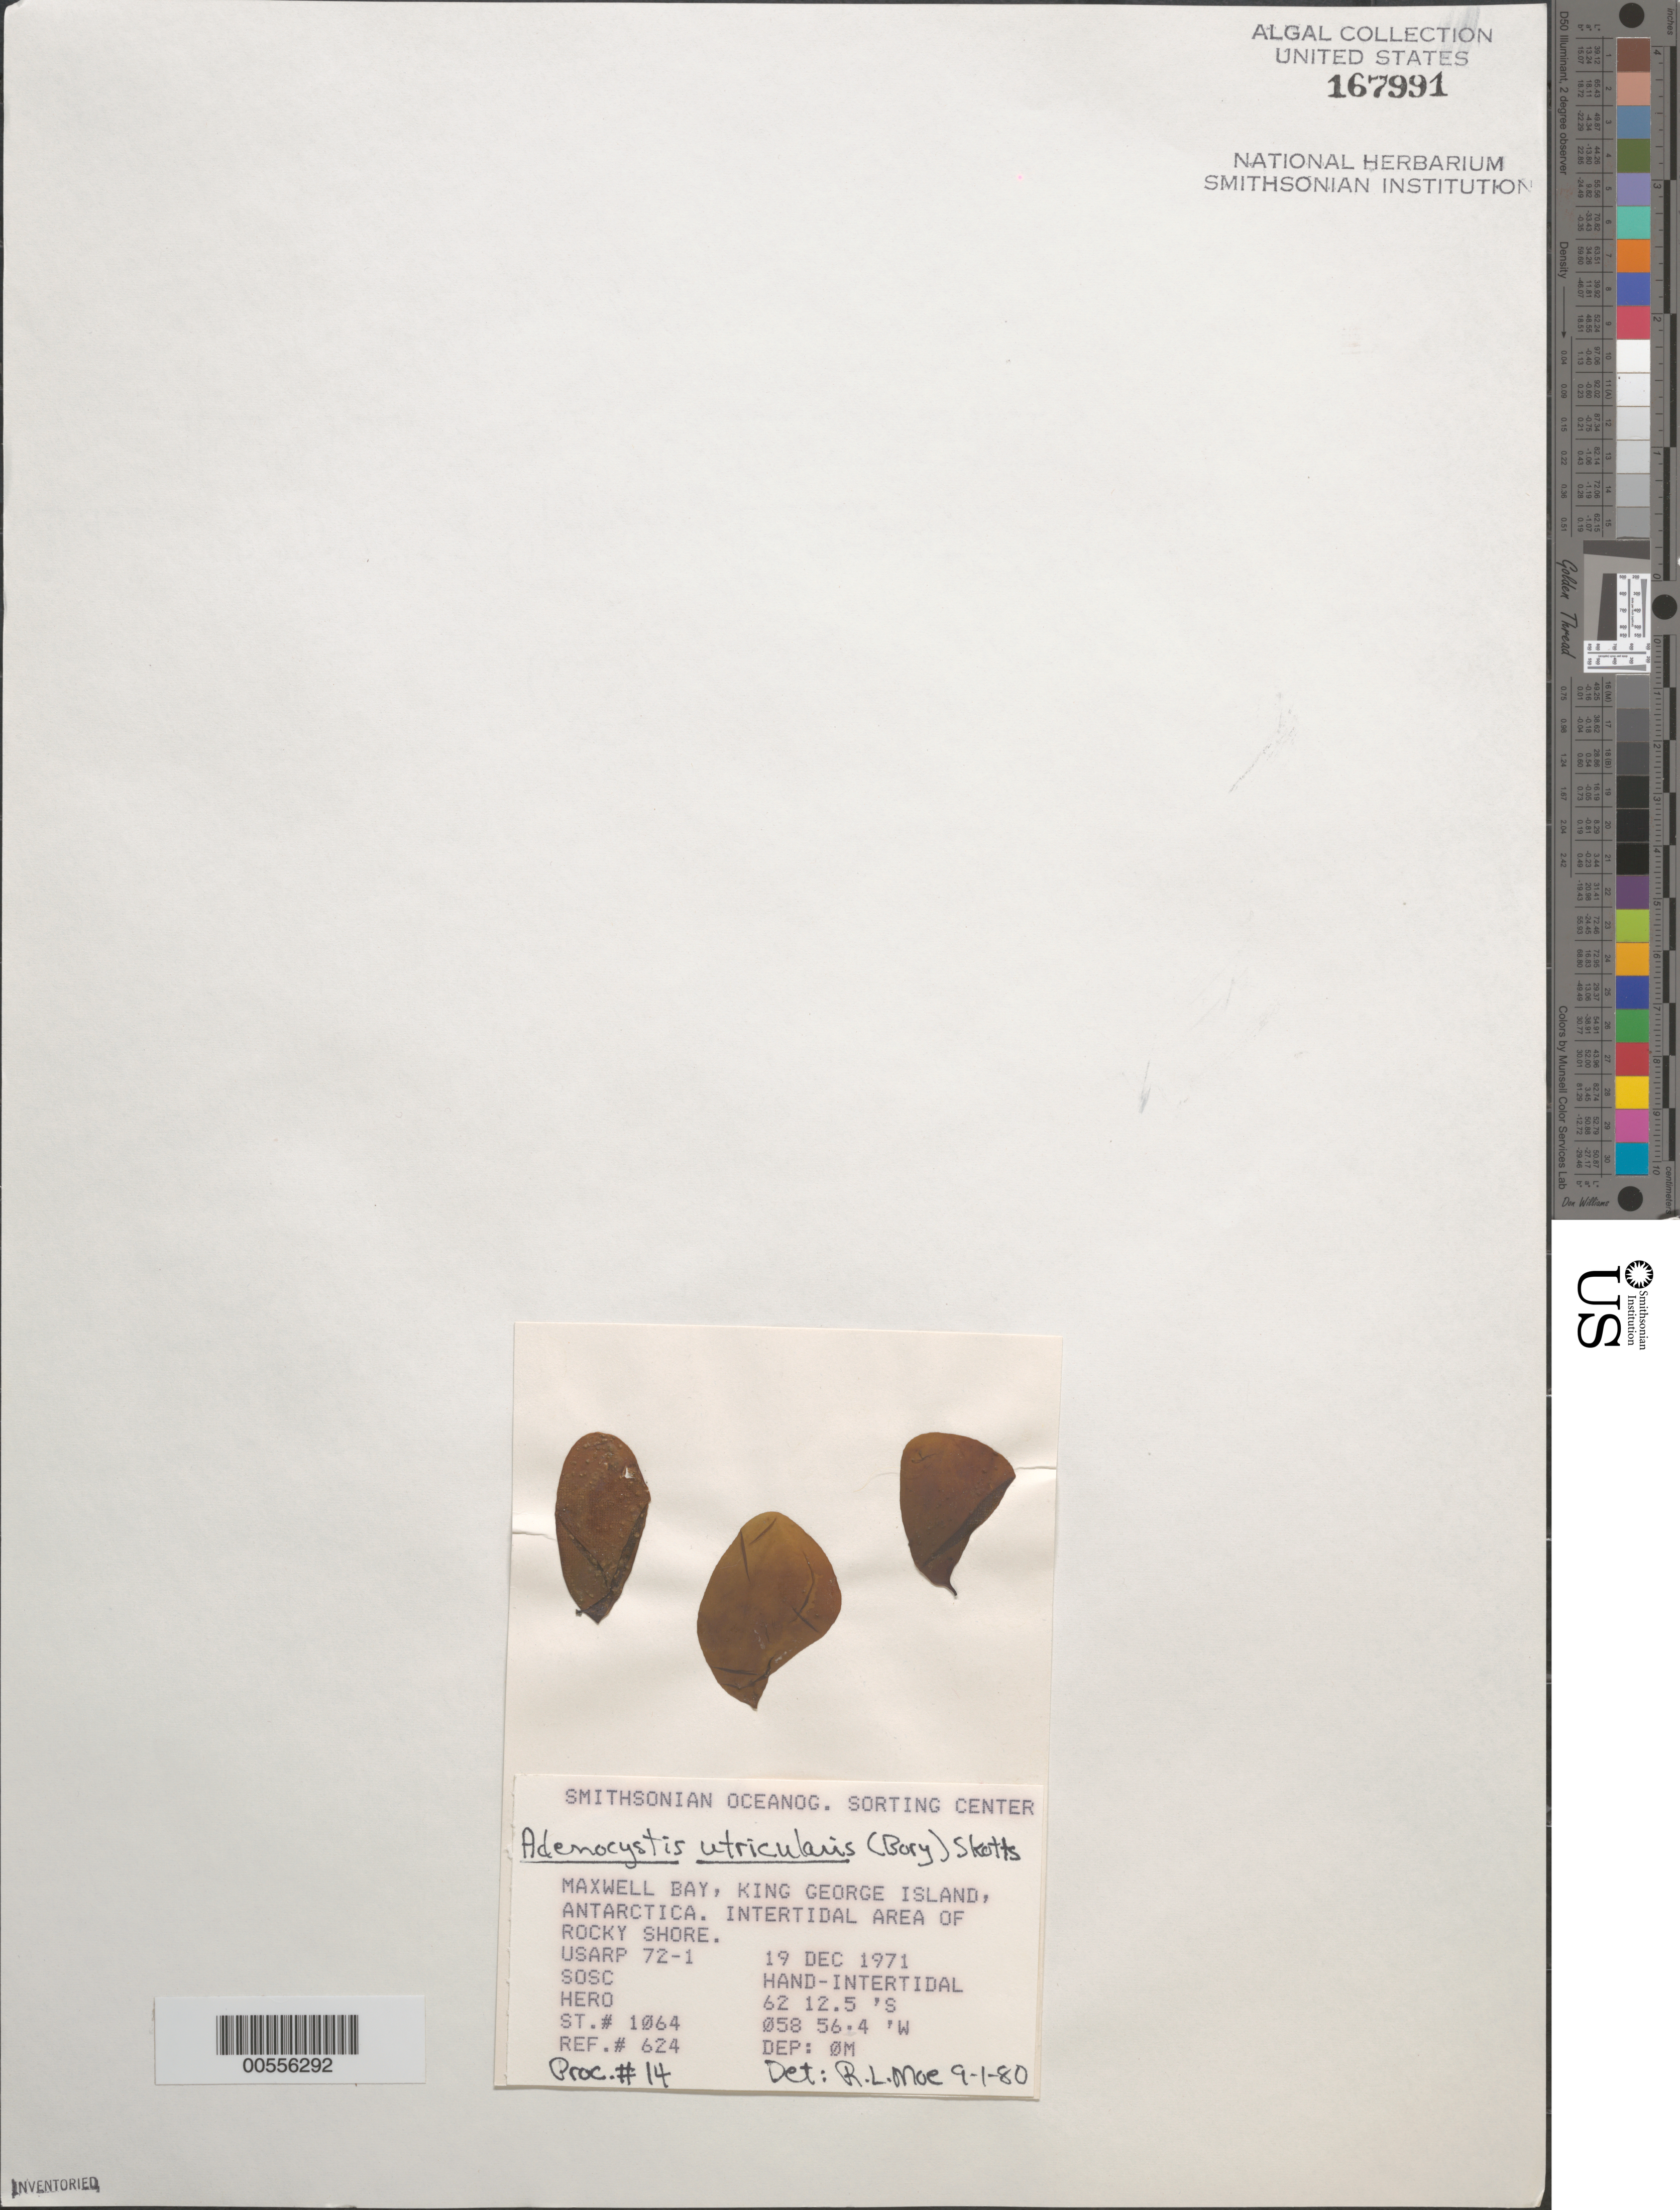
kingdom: Chromista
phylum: Ochrophyta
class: Phaeophyceae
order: Ectocarpales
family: Adenocystaceae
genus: Adenocystis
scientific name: Adenocystis utricularis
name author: (Bory) Skottsberg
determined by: Moe, R. L.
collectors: SOSC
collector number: Station 1064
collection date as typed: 19 Dec 1971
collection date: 1971-12-19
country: Antarctica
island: King George Island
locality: Maxwell Bay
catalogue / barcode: US 167991